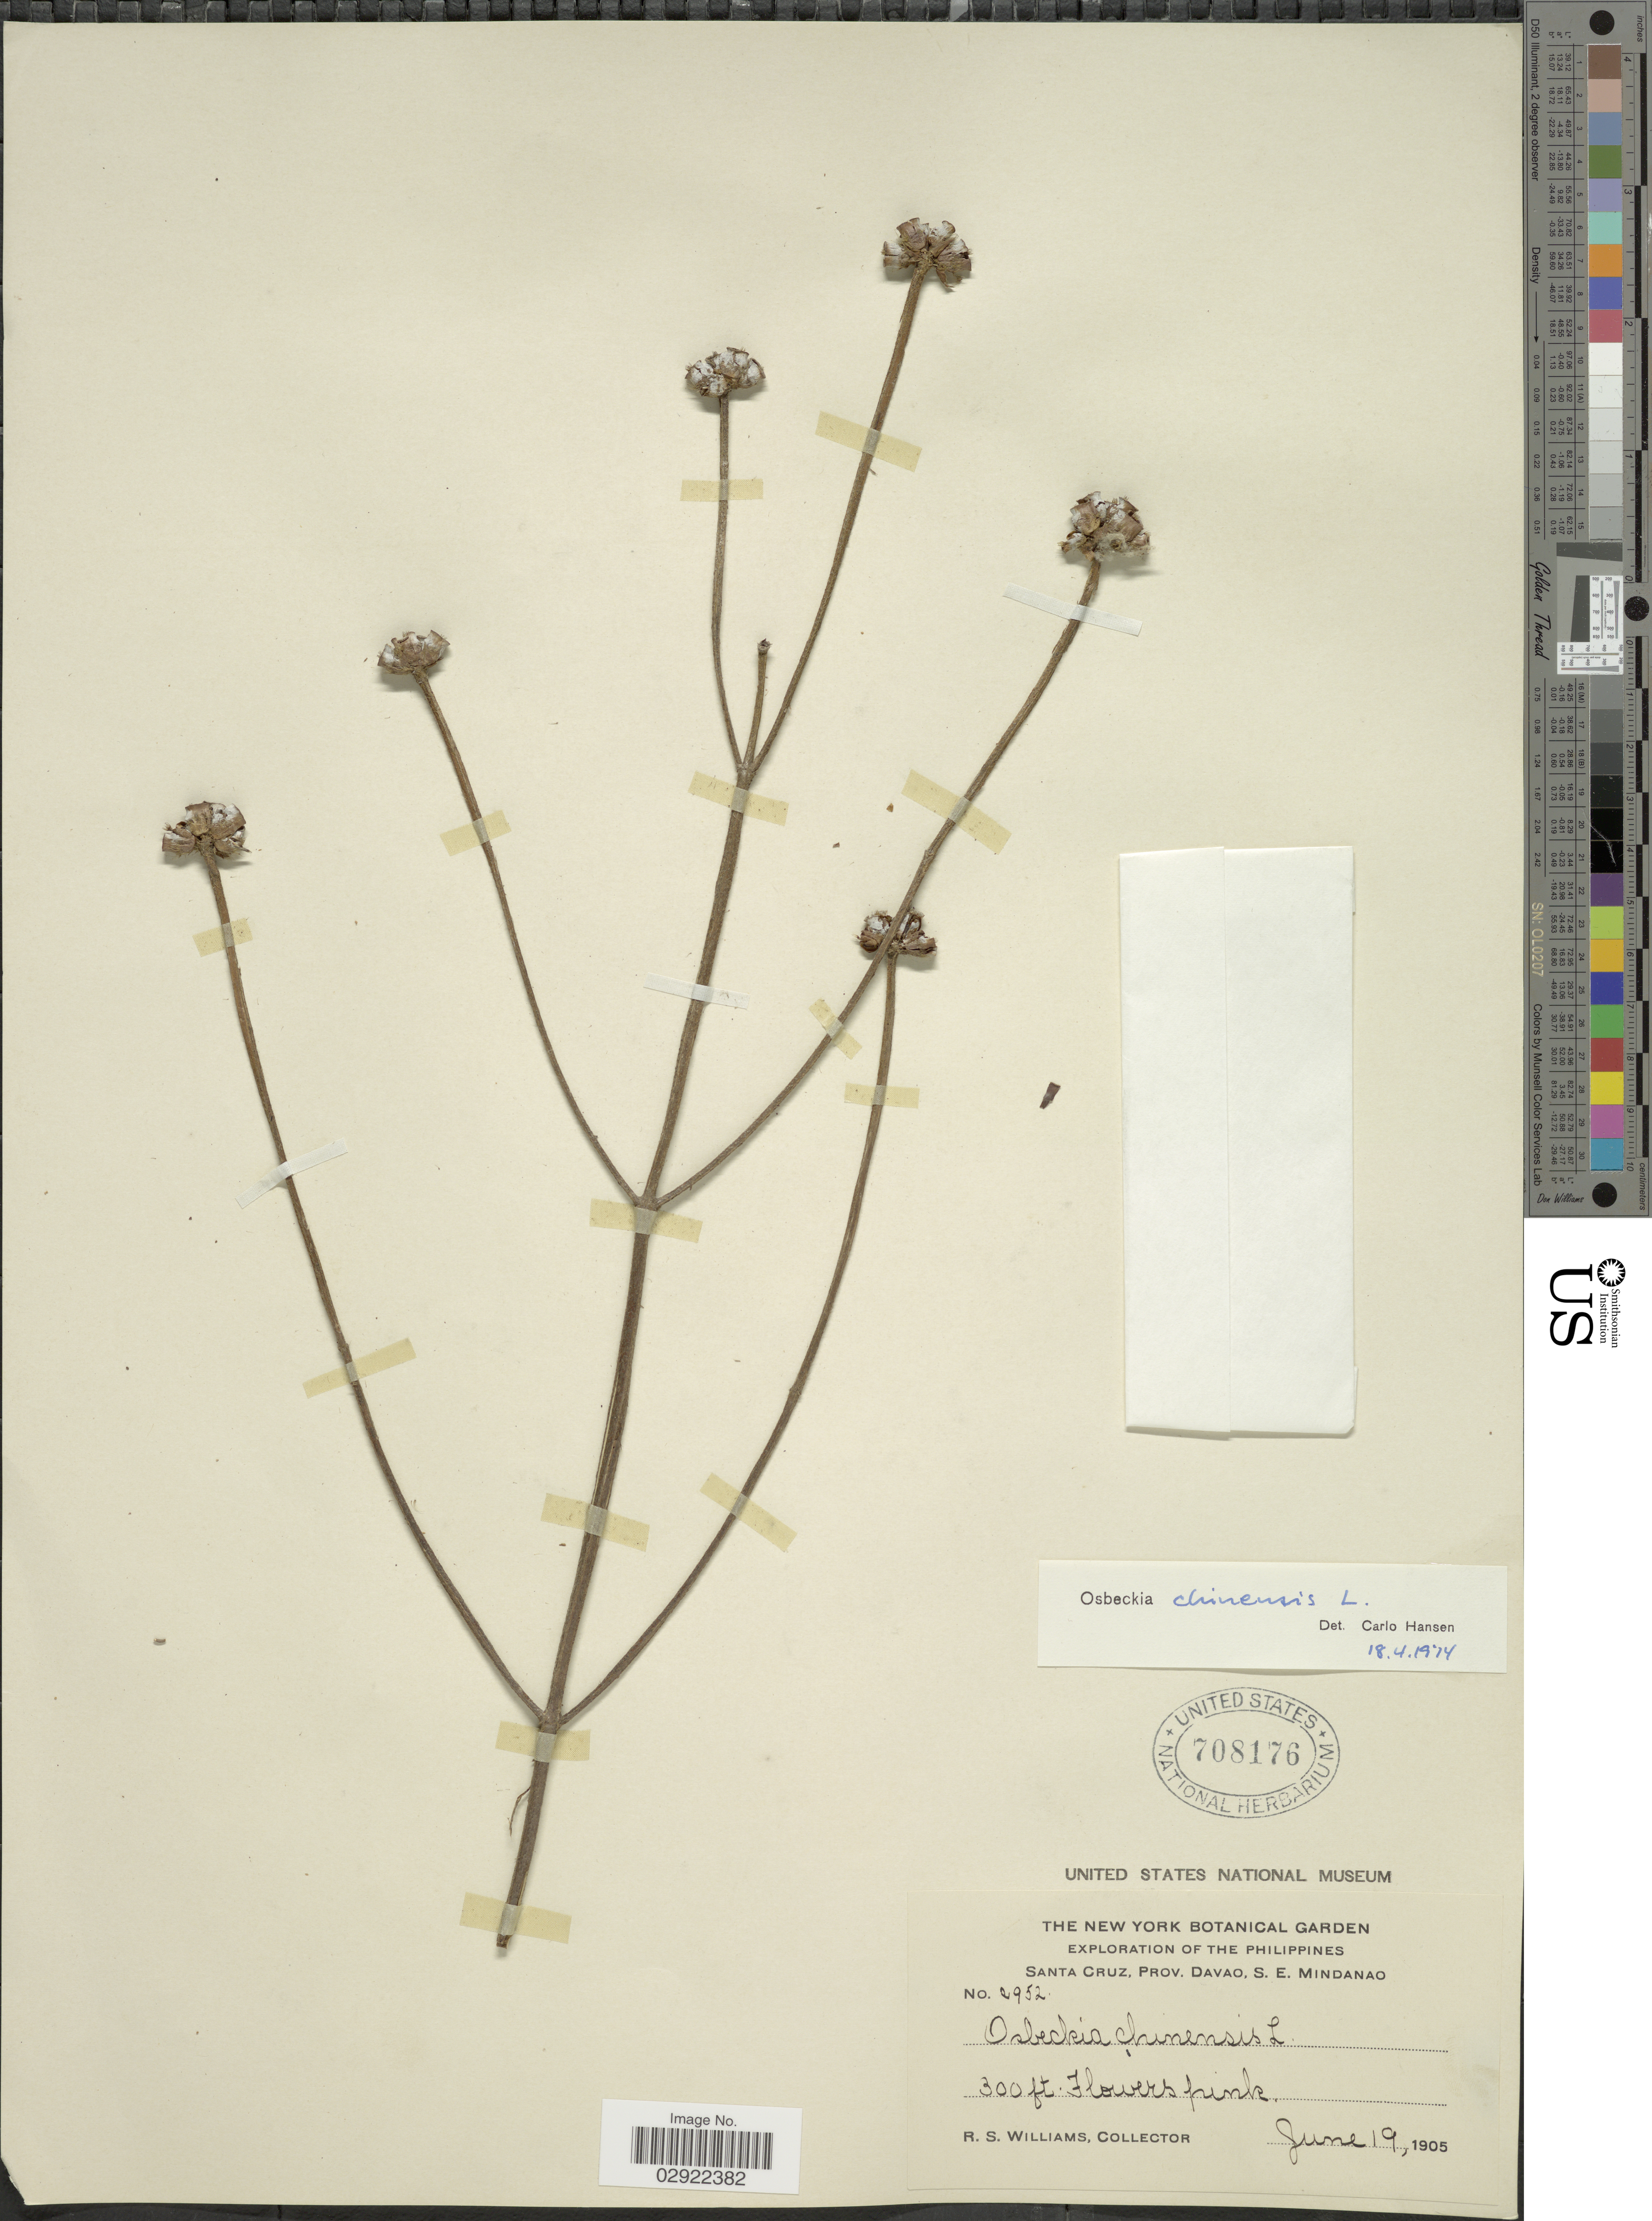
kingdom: Plantae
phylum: Tracheophyta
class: Magnoliopsida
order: Myrtales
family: Melastomataceae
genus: Osbeckia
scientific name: Osbeckia chinensis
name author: L.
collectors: R. S. Williams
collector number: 2952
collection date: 1905-06-19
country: Philippines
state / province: Davao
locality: Santa Cruz, Prov. Davao, S.E. Mindanao.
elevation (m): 91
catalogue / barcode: US 708176